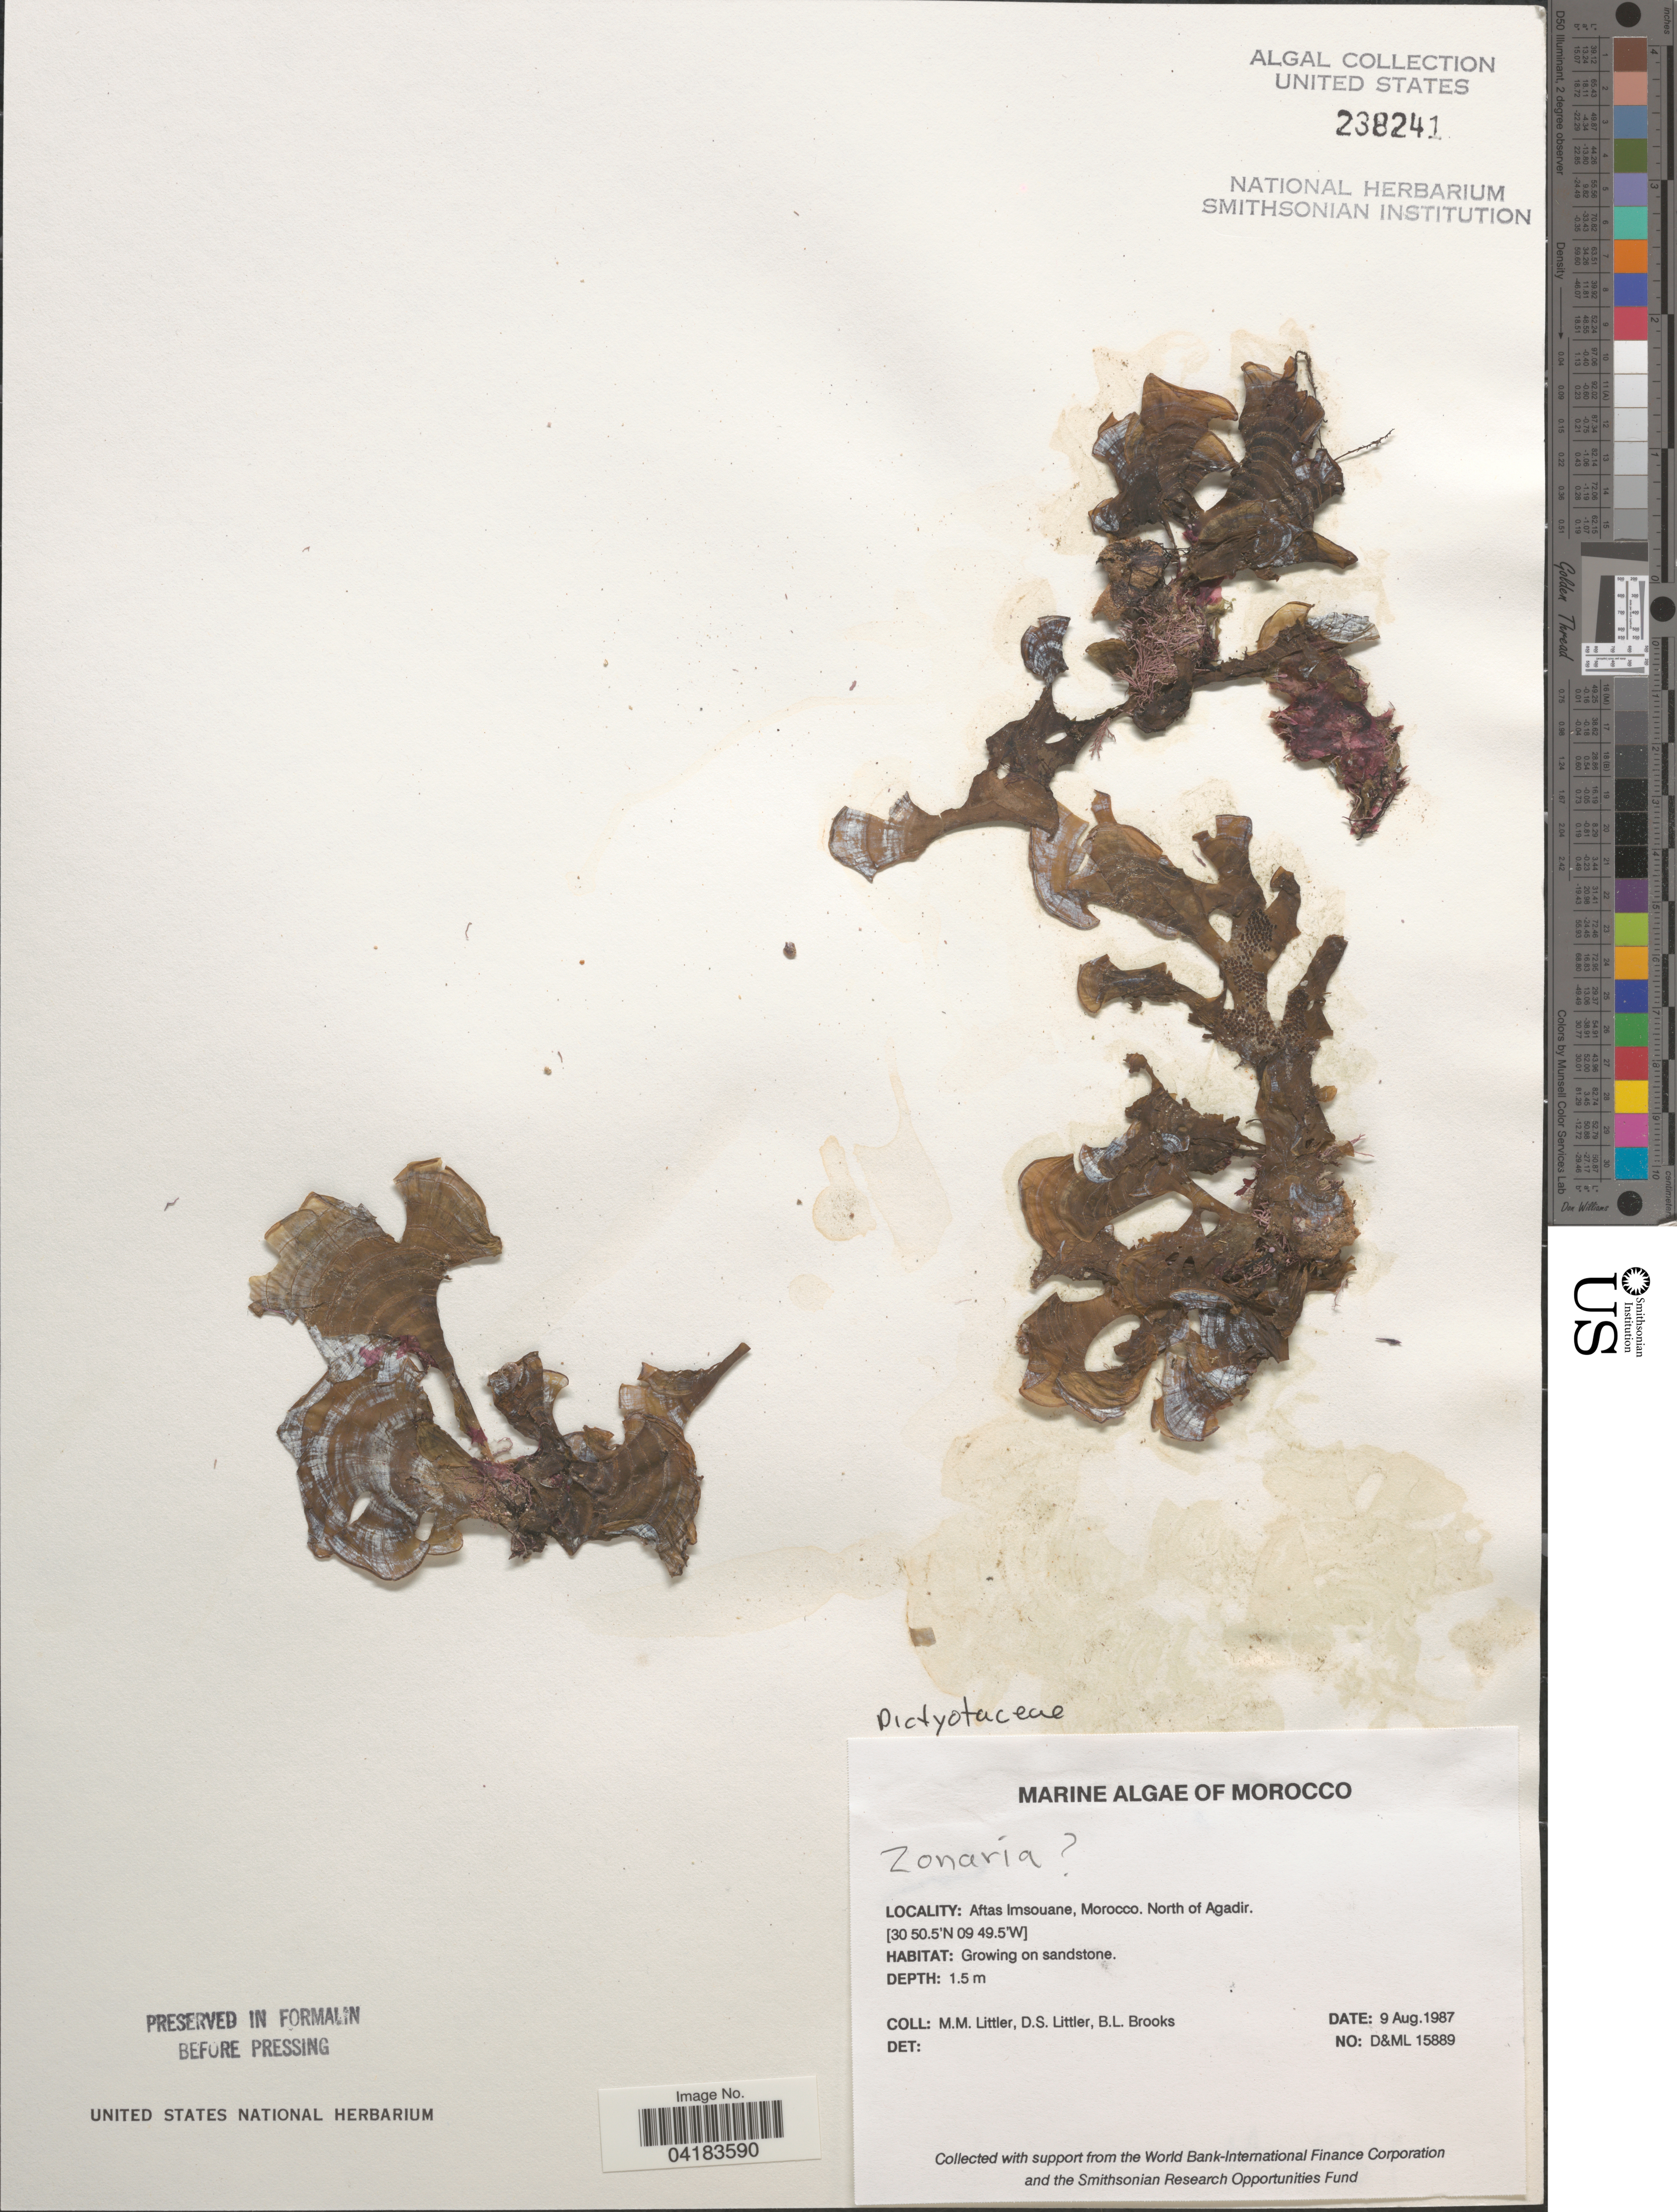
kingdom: Chromista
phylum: Ochrophyta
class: Phaeophyceae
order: Dictyotales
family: Dictyotaceae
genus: Zonaria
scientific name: Zonaria sp.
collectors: D. S. Littler & B. Brooks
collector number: D&ML15889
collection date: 1987-08-09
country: Morocco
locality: Aftas Imsouane. North of Agadir.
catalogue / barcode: US 238241